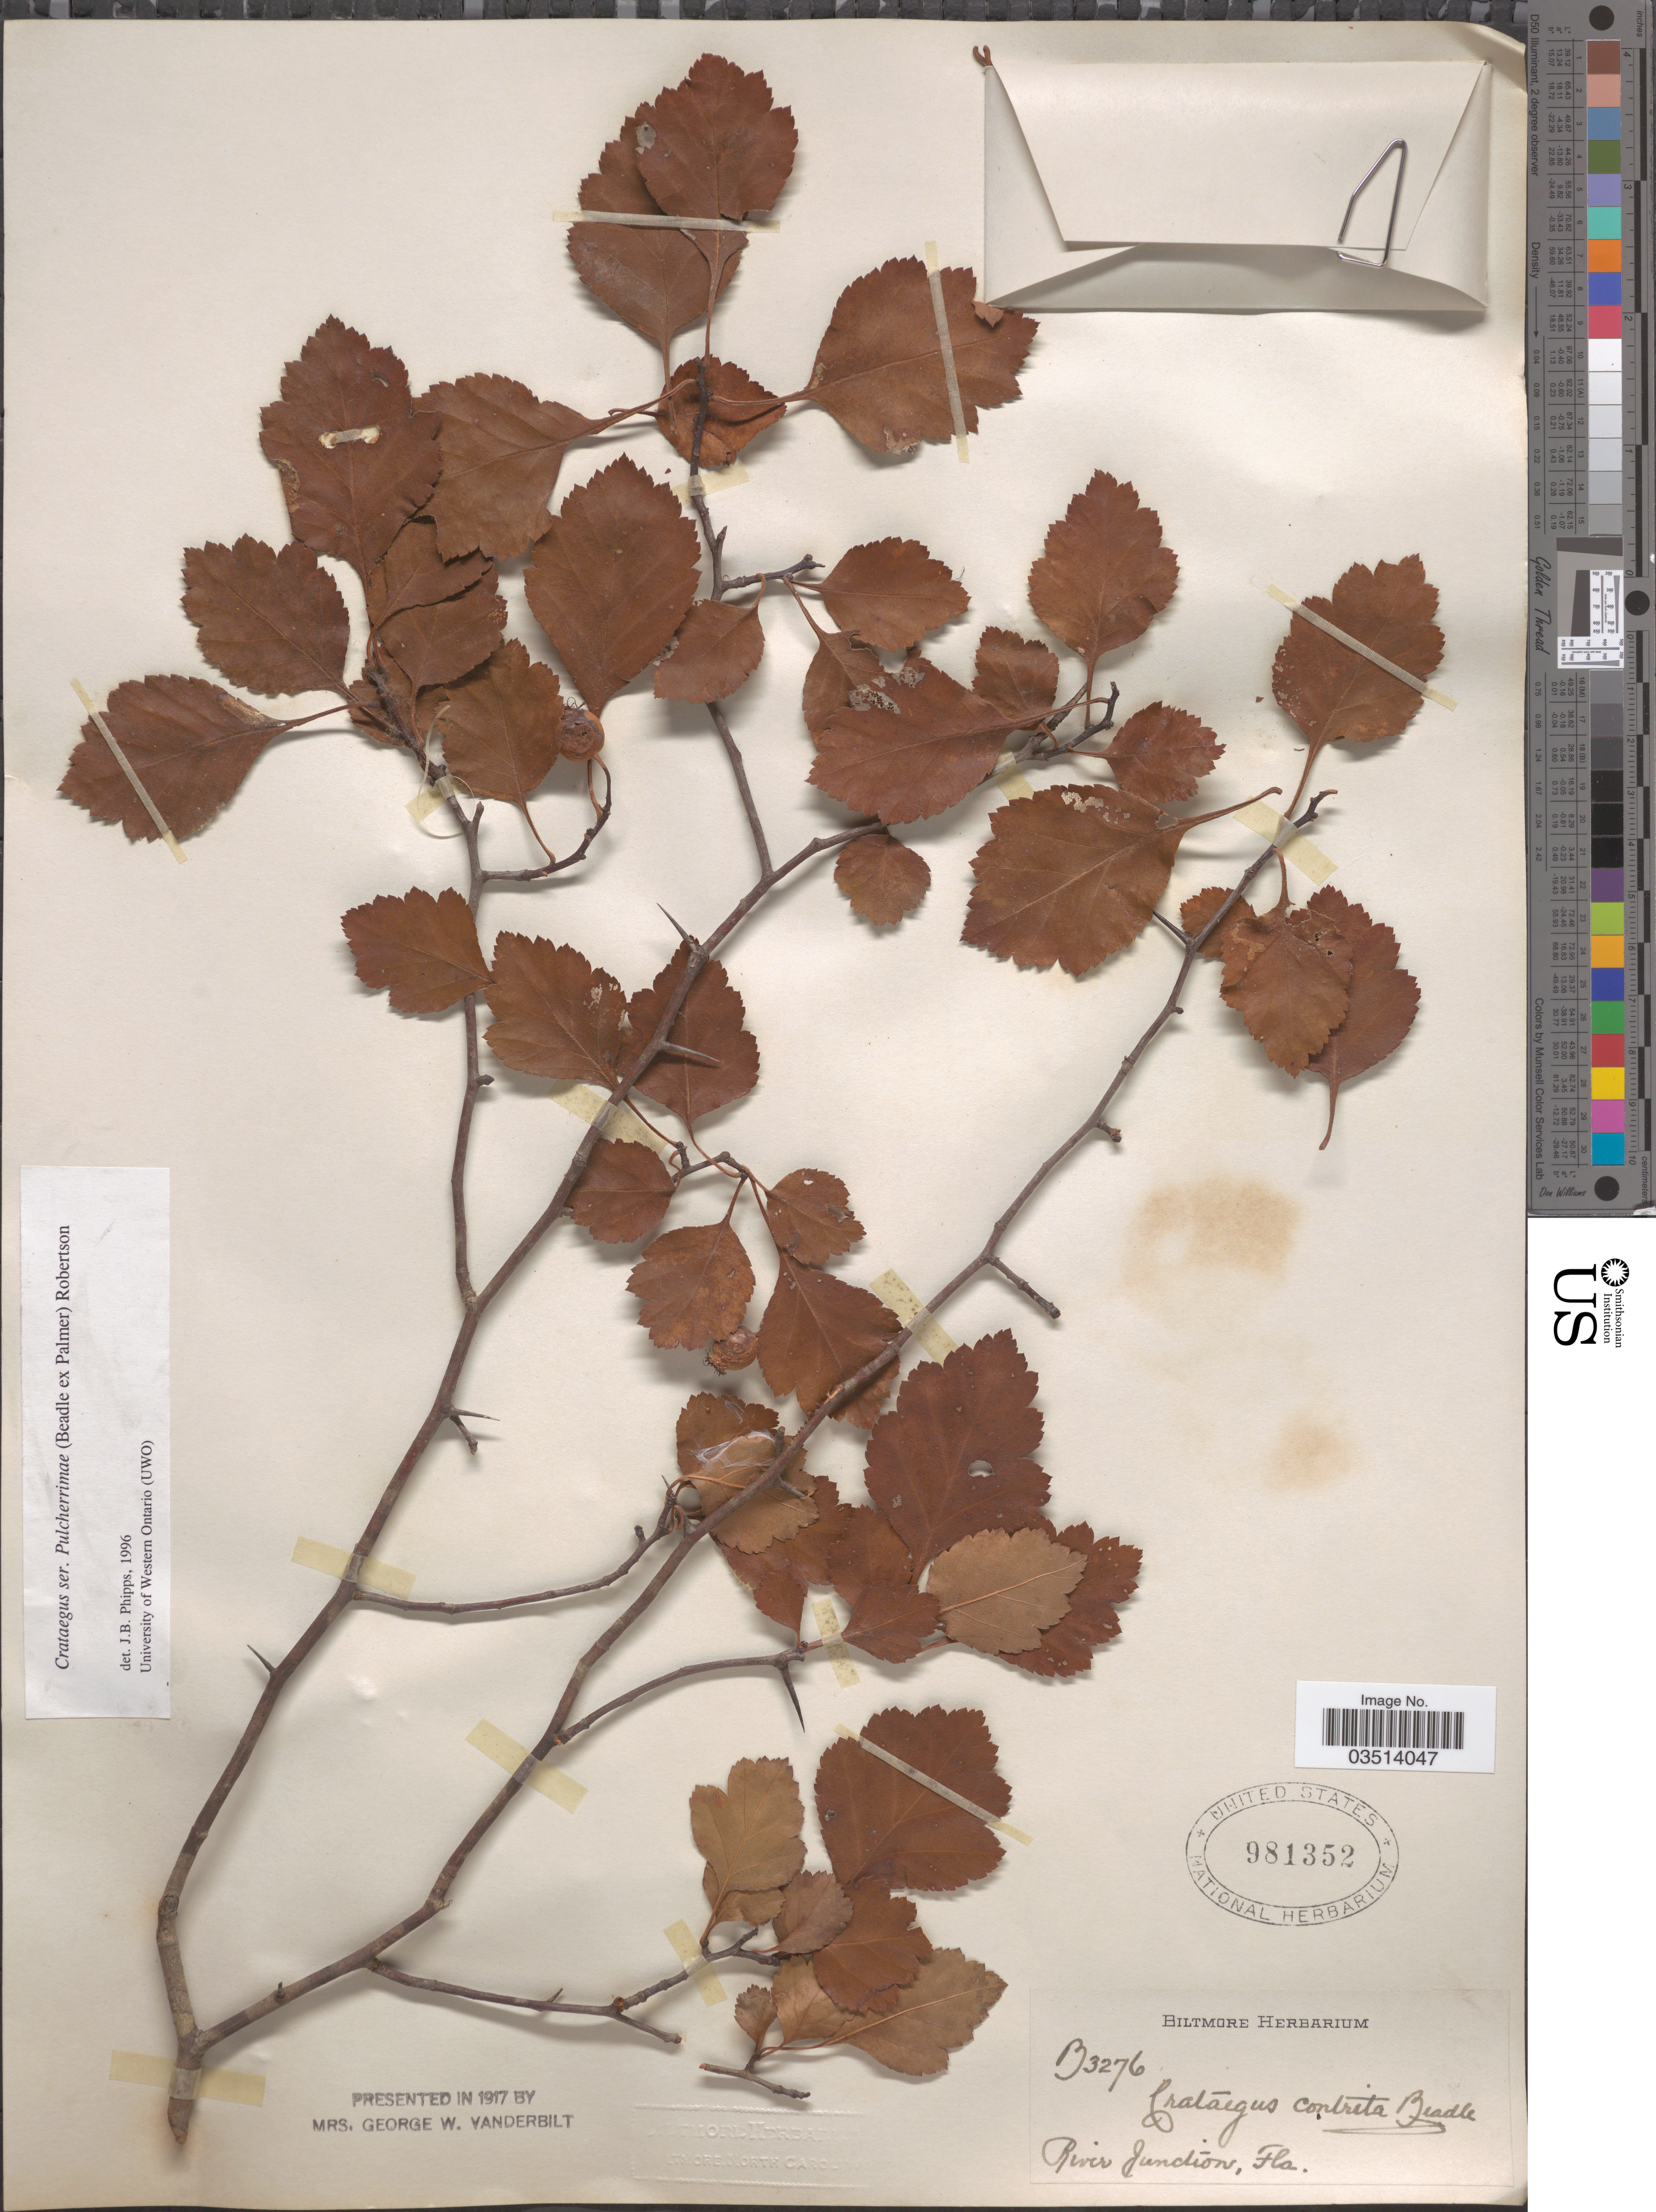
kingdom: Plantae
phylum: Tracheophyta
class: Magnoliopsida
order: Rosales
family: Rosaceae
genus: Crataegus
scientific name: Crataegus contrita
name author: Beadle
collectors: ex herb. Biltmore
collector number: B3276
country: United States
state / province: Florida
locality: River Junction.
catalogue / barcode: US 981352